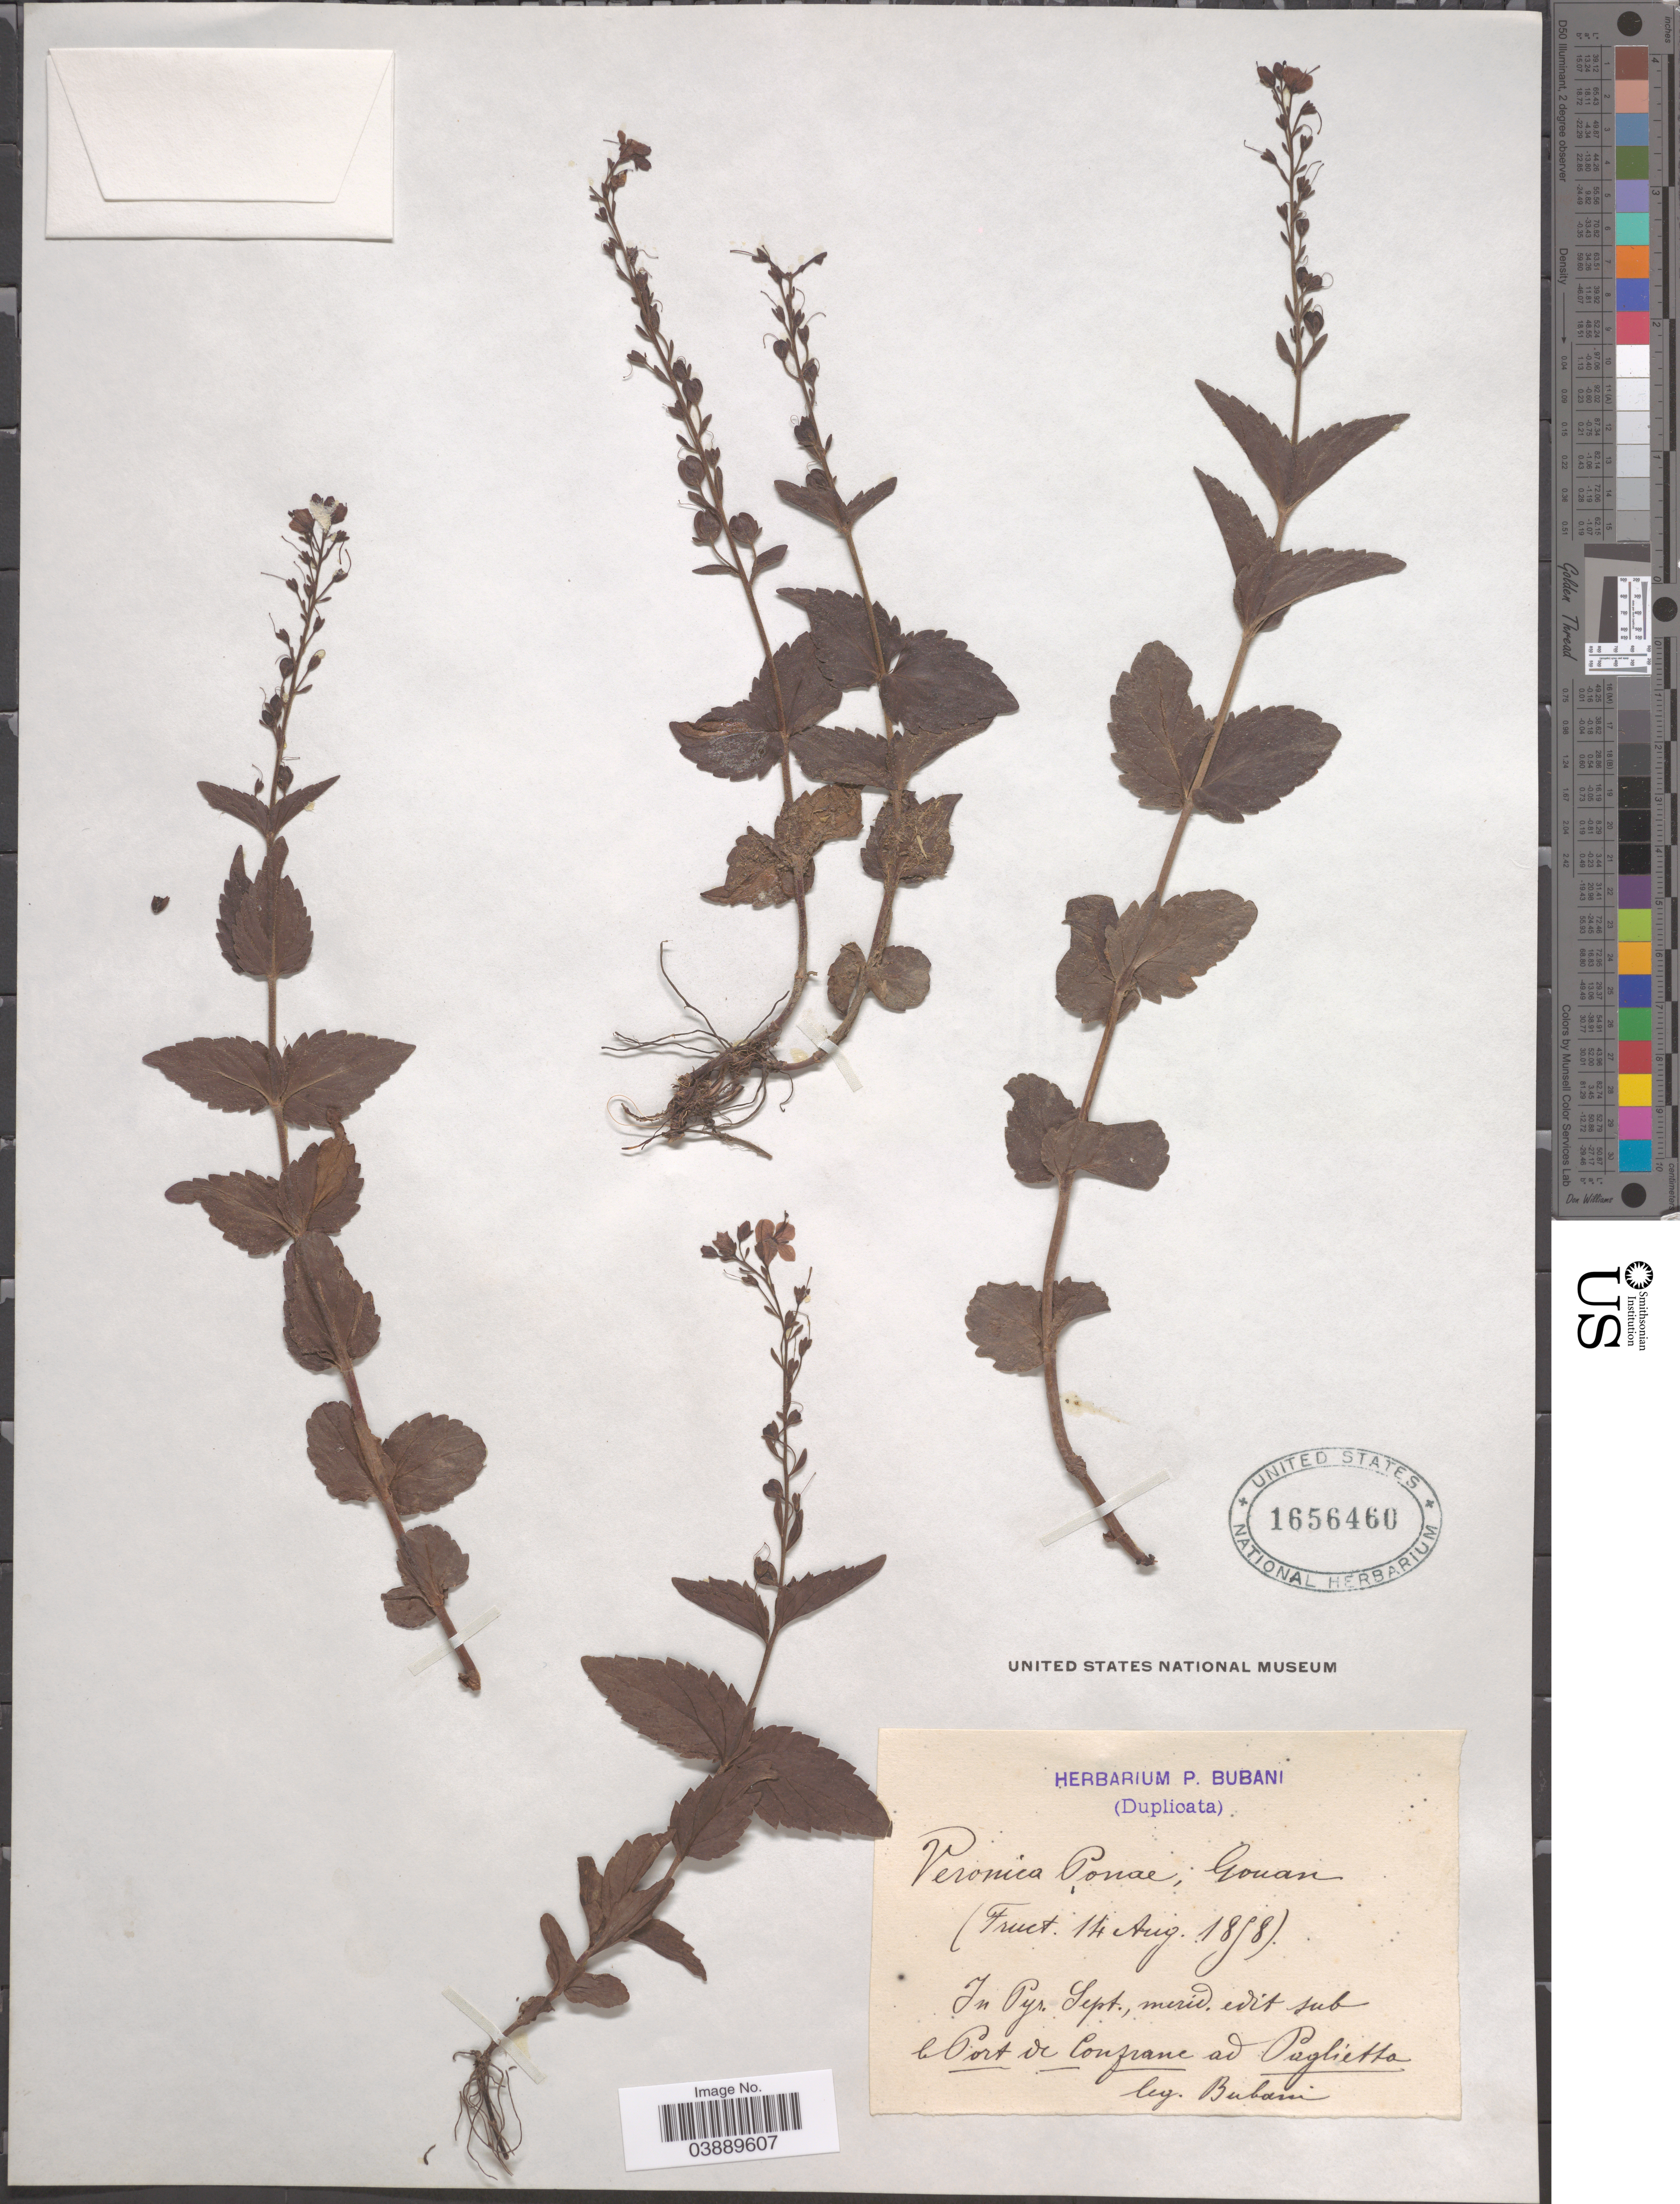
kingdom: Plantae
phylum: Tracheophyta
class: Magnoliopsida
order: Lamiales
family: Plantaginaceae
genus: Veronica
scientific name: Veronica ponae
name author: Gouan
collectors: P. Bubani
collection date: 1858-08-14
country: Italy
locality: In Pyr. Sept., merid. wit sub b Port di Confrane ad Paglietta.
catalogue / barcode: US 1656460